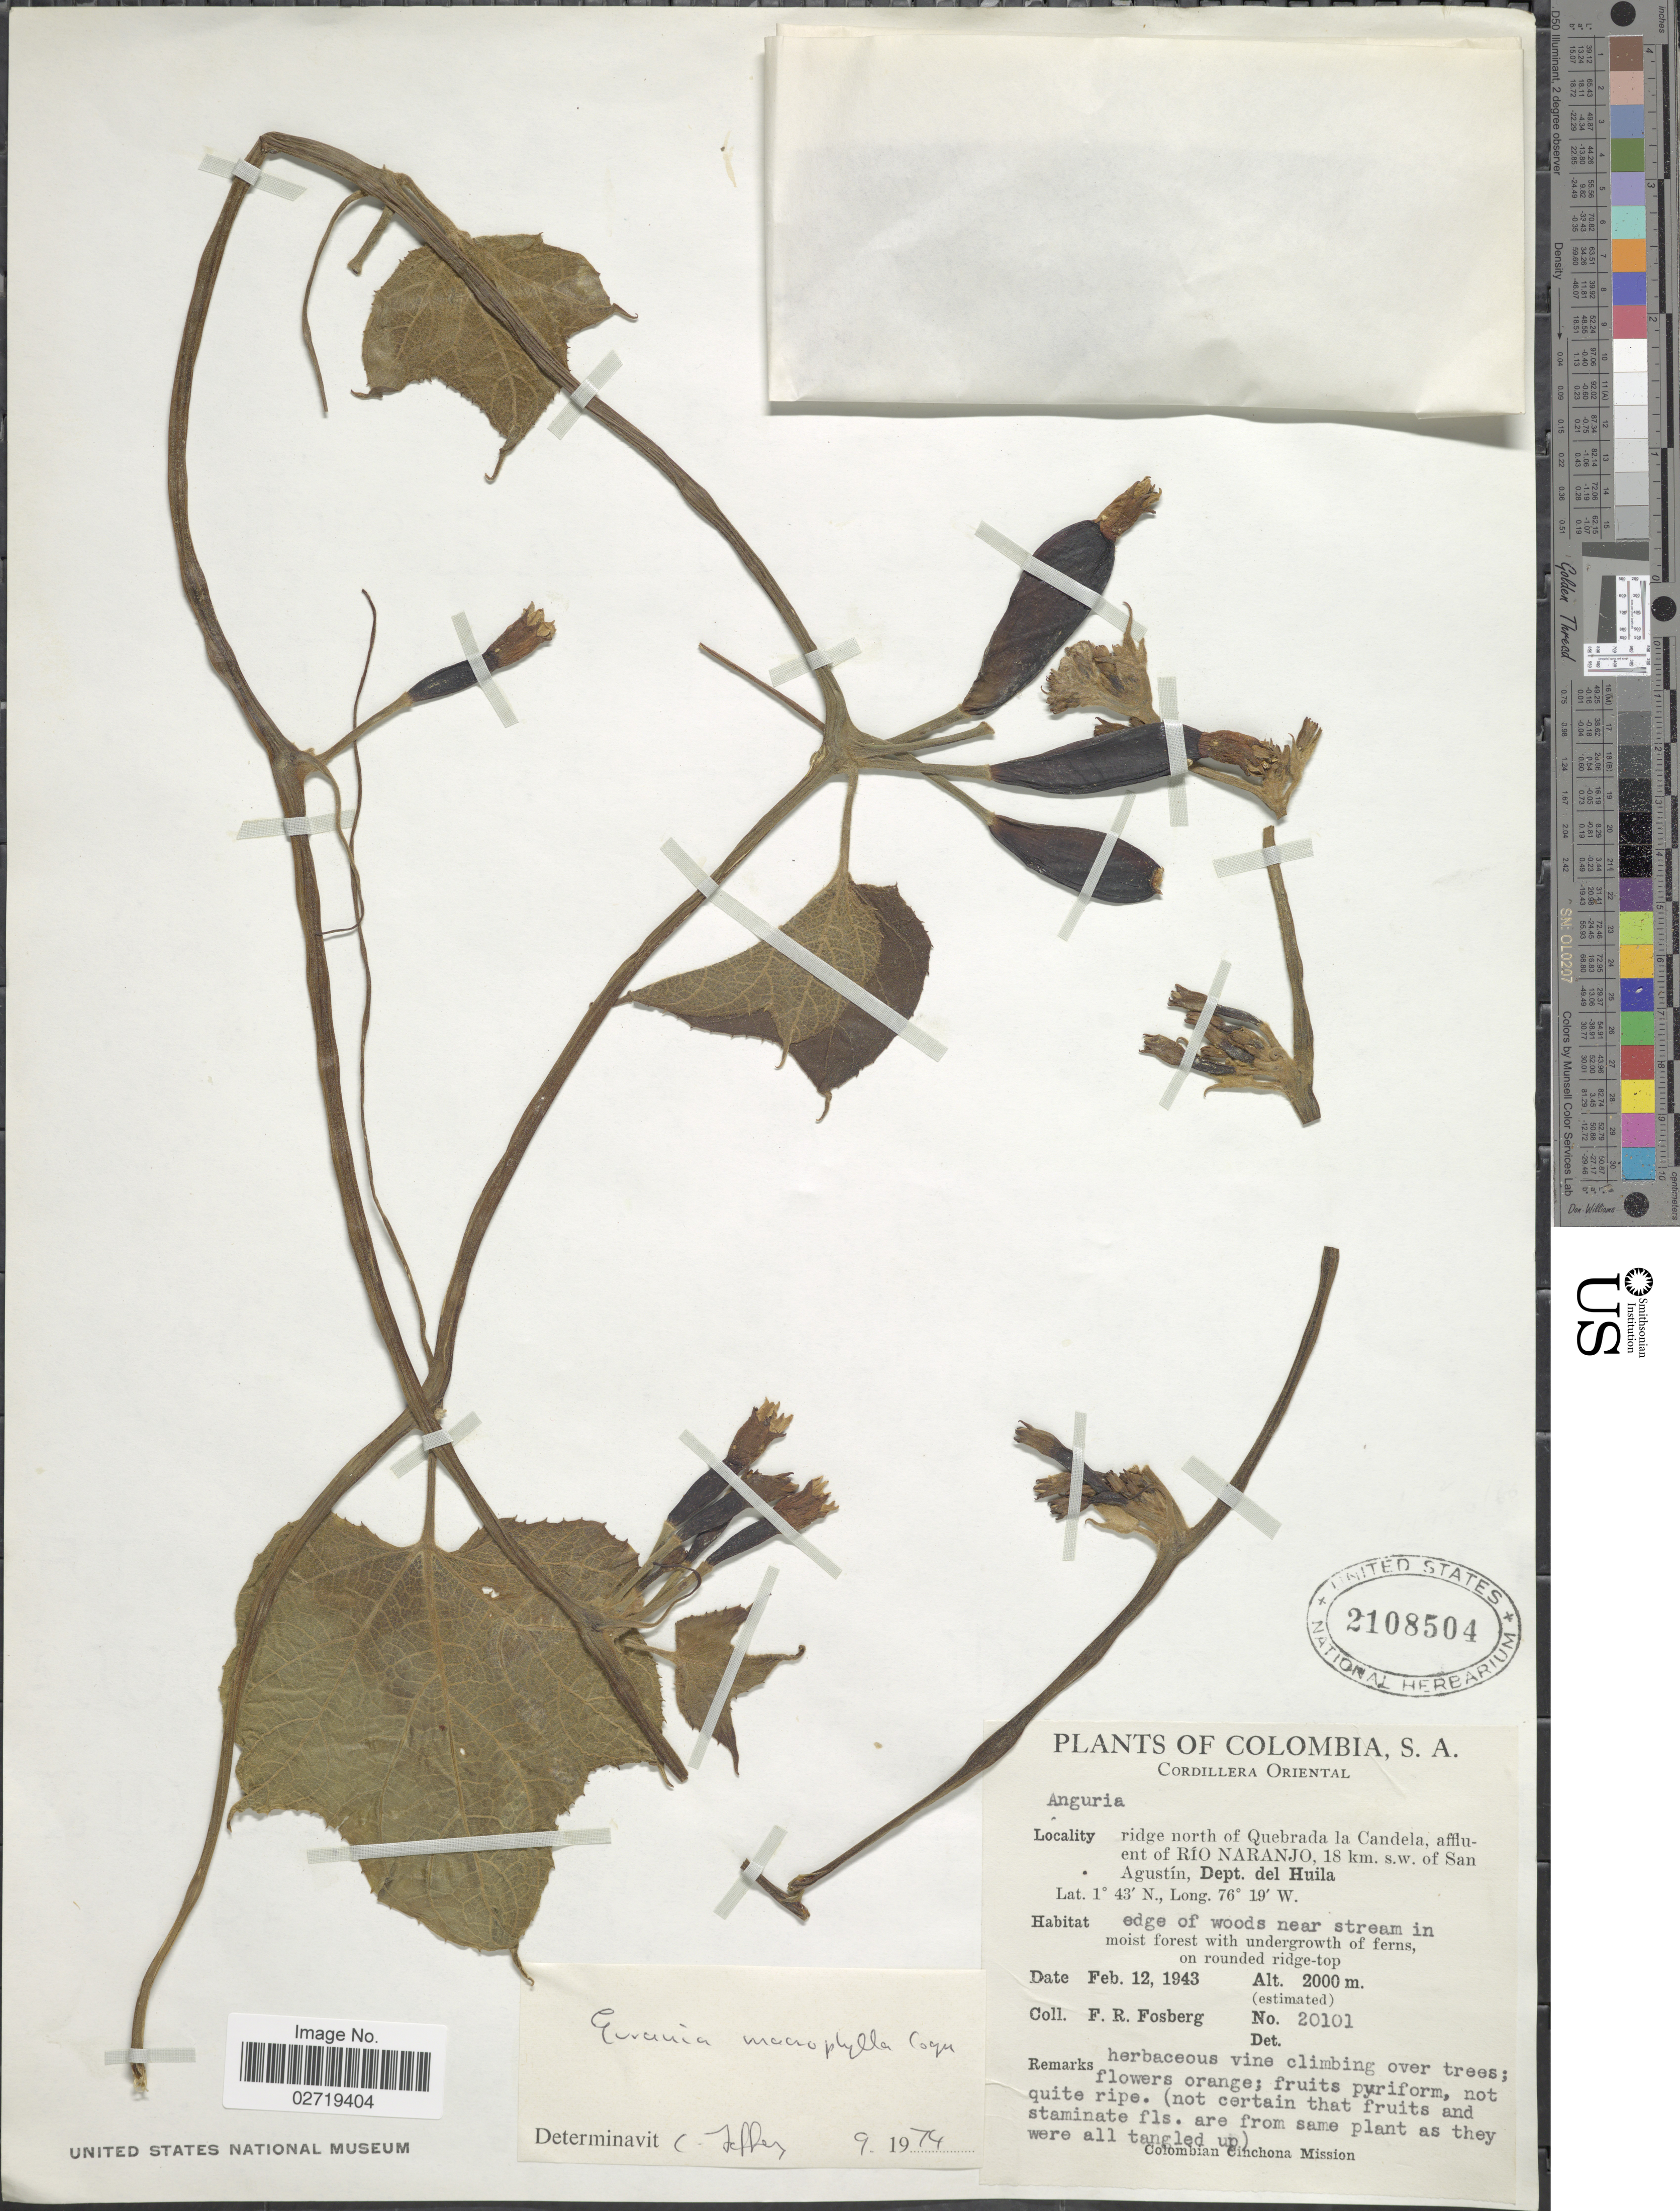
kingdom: Plantae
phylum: Tracheophyta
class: Magnoliopsida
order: Cucurbitales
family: Cucurbitaceae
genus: Gurania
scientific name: Gurania macrophylla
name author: Cogn.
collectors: F. R. Fosberg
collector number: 20101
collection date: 1943-02-12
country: Colombia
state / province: Huila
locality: Cordillera Oriental, ridge north of Quebrada la Candela, affluent of Río Naranjo, 18 km s.w. of San Agustín, Dept. del Huila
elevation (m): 2000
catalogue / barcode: US 2108504